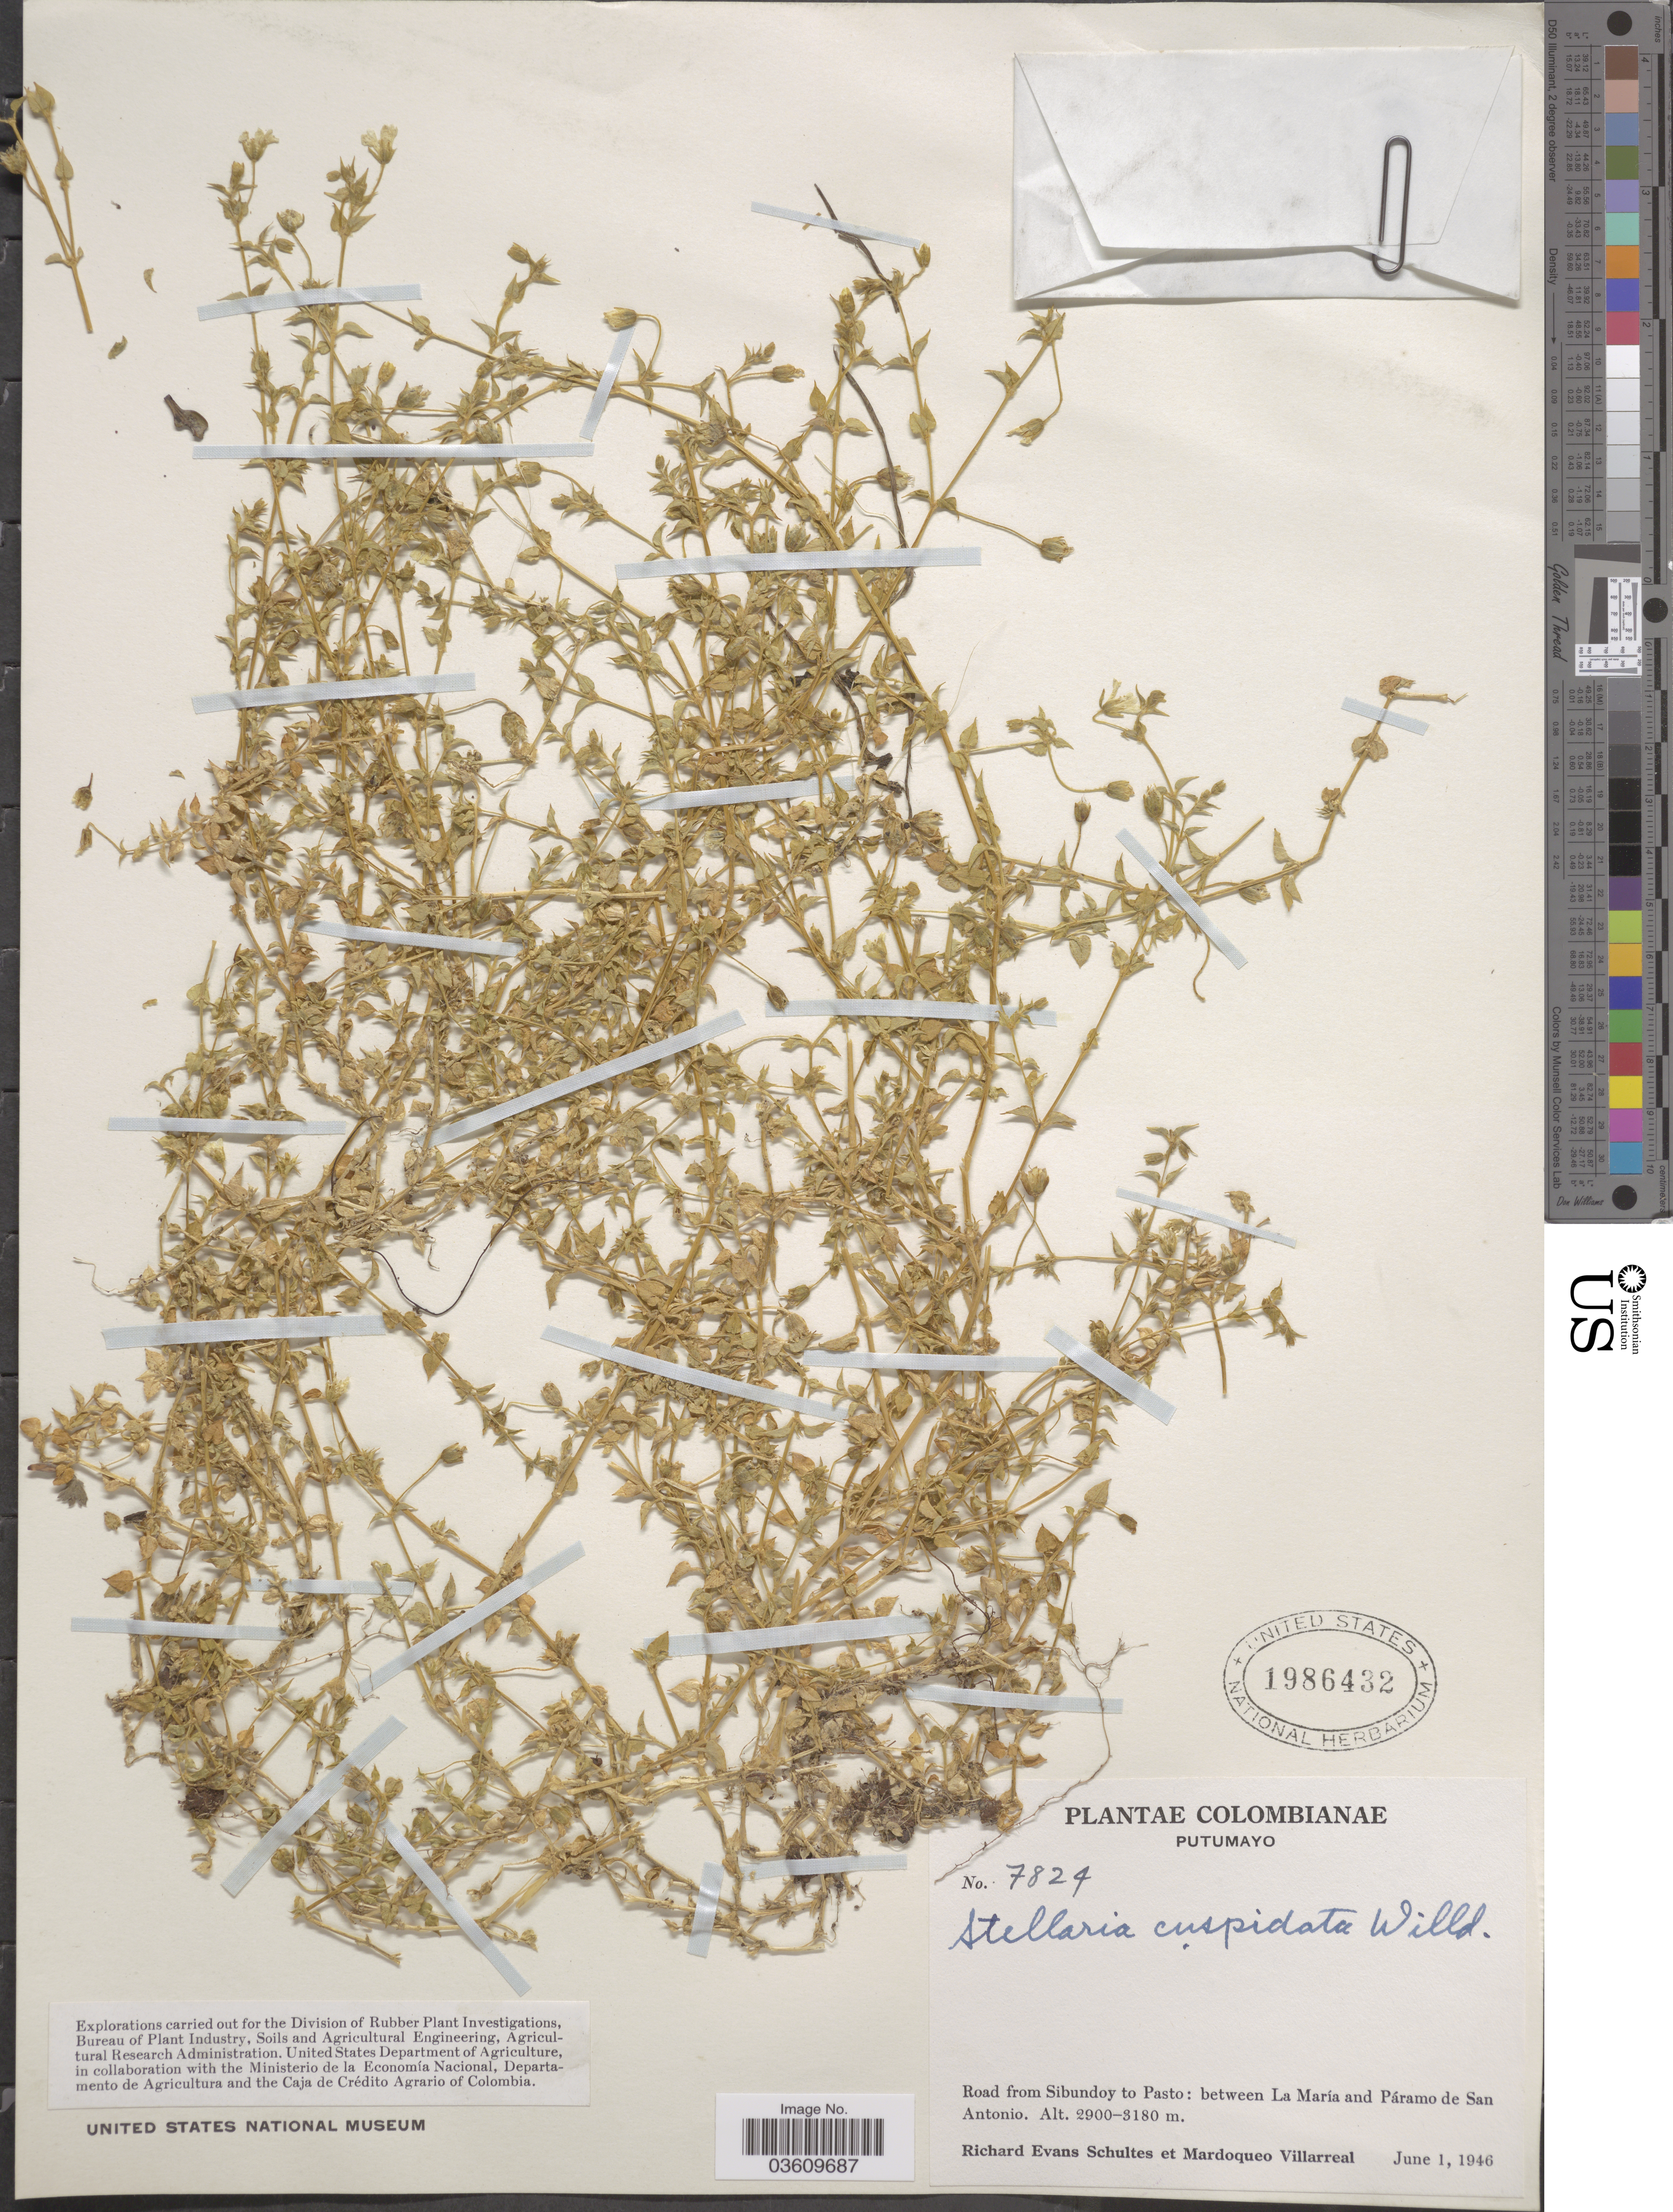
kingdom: Plantae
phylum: Tracheophyta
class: Magnoliopsida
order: Caryophyllales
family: Caryophyllaceae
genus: Stellaria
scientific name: Stellaria cuspidata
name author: Willd. ex Schltdl.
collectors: R. E. Schultes & M. Villarreal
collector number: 7824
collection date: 1946-06-01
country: Colombia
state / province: Putumayo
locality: Road from Sibundoy to Pasto: between La María and Páramo de San Antonio.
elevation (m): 2900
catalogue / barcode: US 1986432